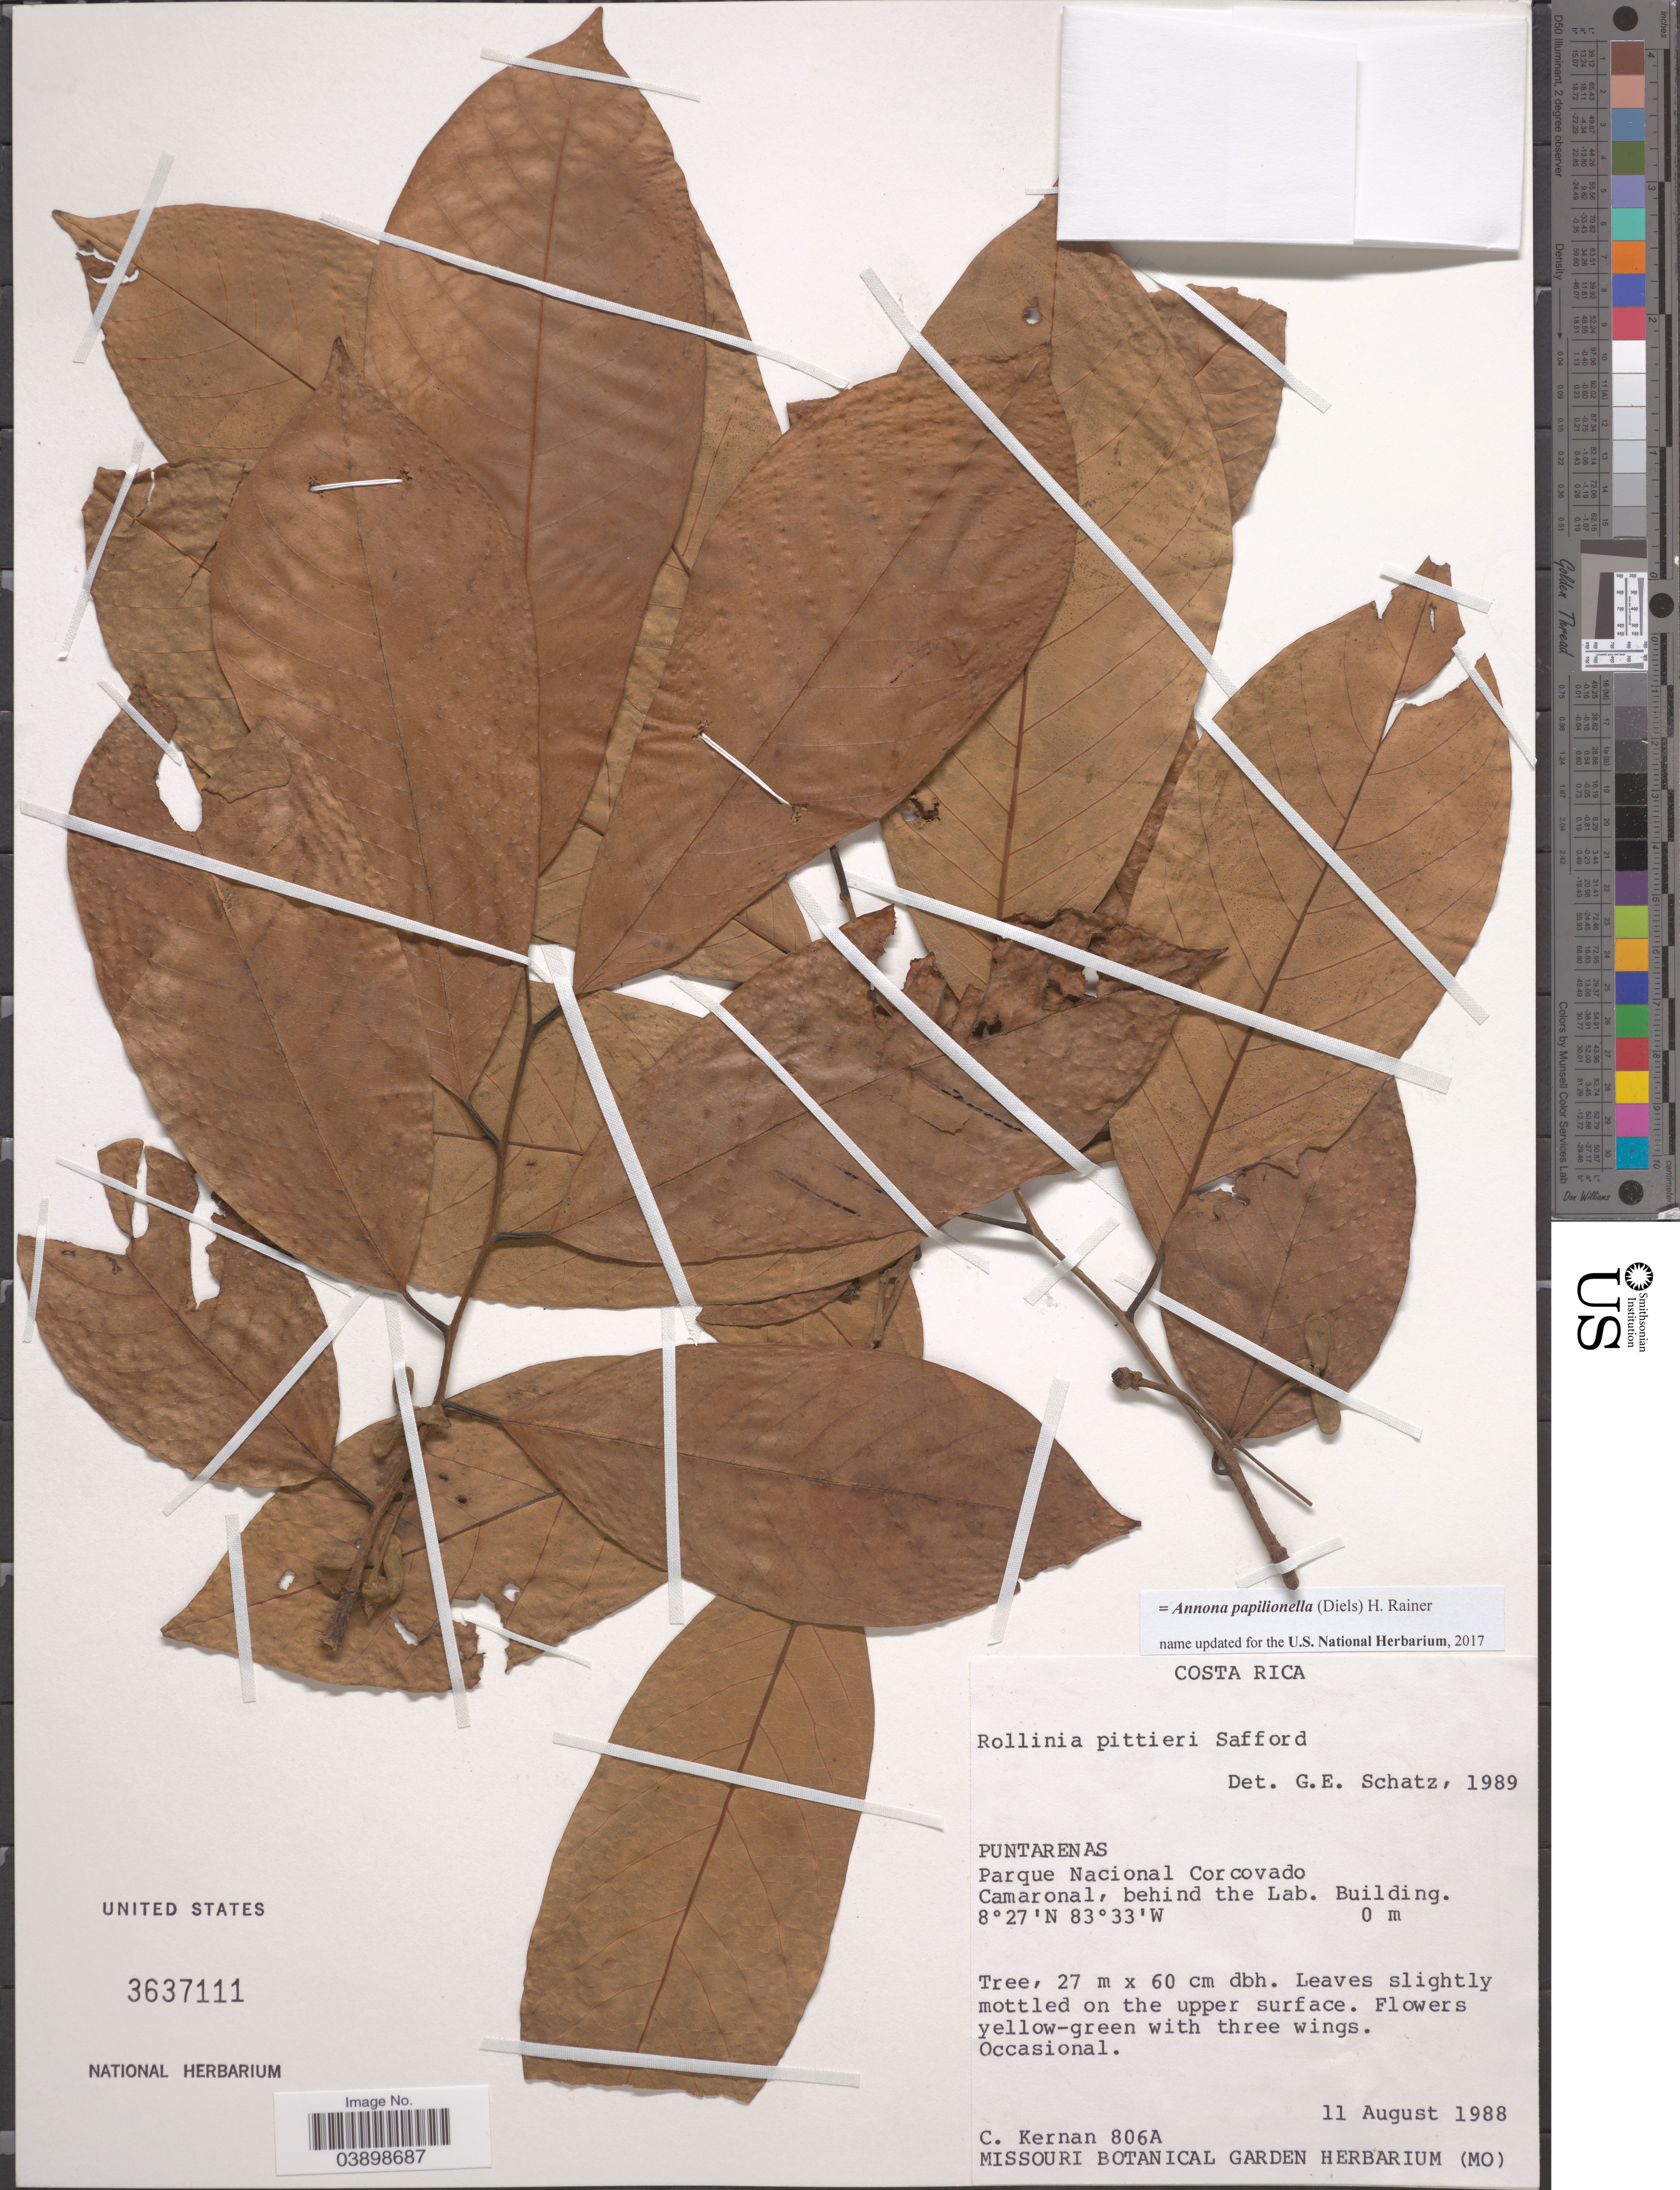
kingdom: Plantae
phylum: Tracheophyta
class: Magnoliopsida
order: Magnoliales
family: Annonaceae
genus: Annona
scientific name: Annona papilionella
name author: (Diels) H. Rainer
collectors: C. Kernan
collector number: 806A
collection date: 1988-08-11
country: Costa Rica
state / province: Puntarenas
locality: Parque Nacional Corcovado. Camaronal, behind the Lab. Building.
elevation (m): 0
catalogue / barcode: US 3637111